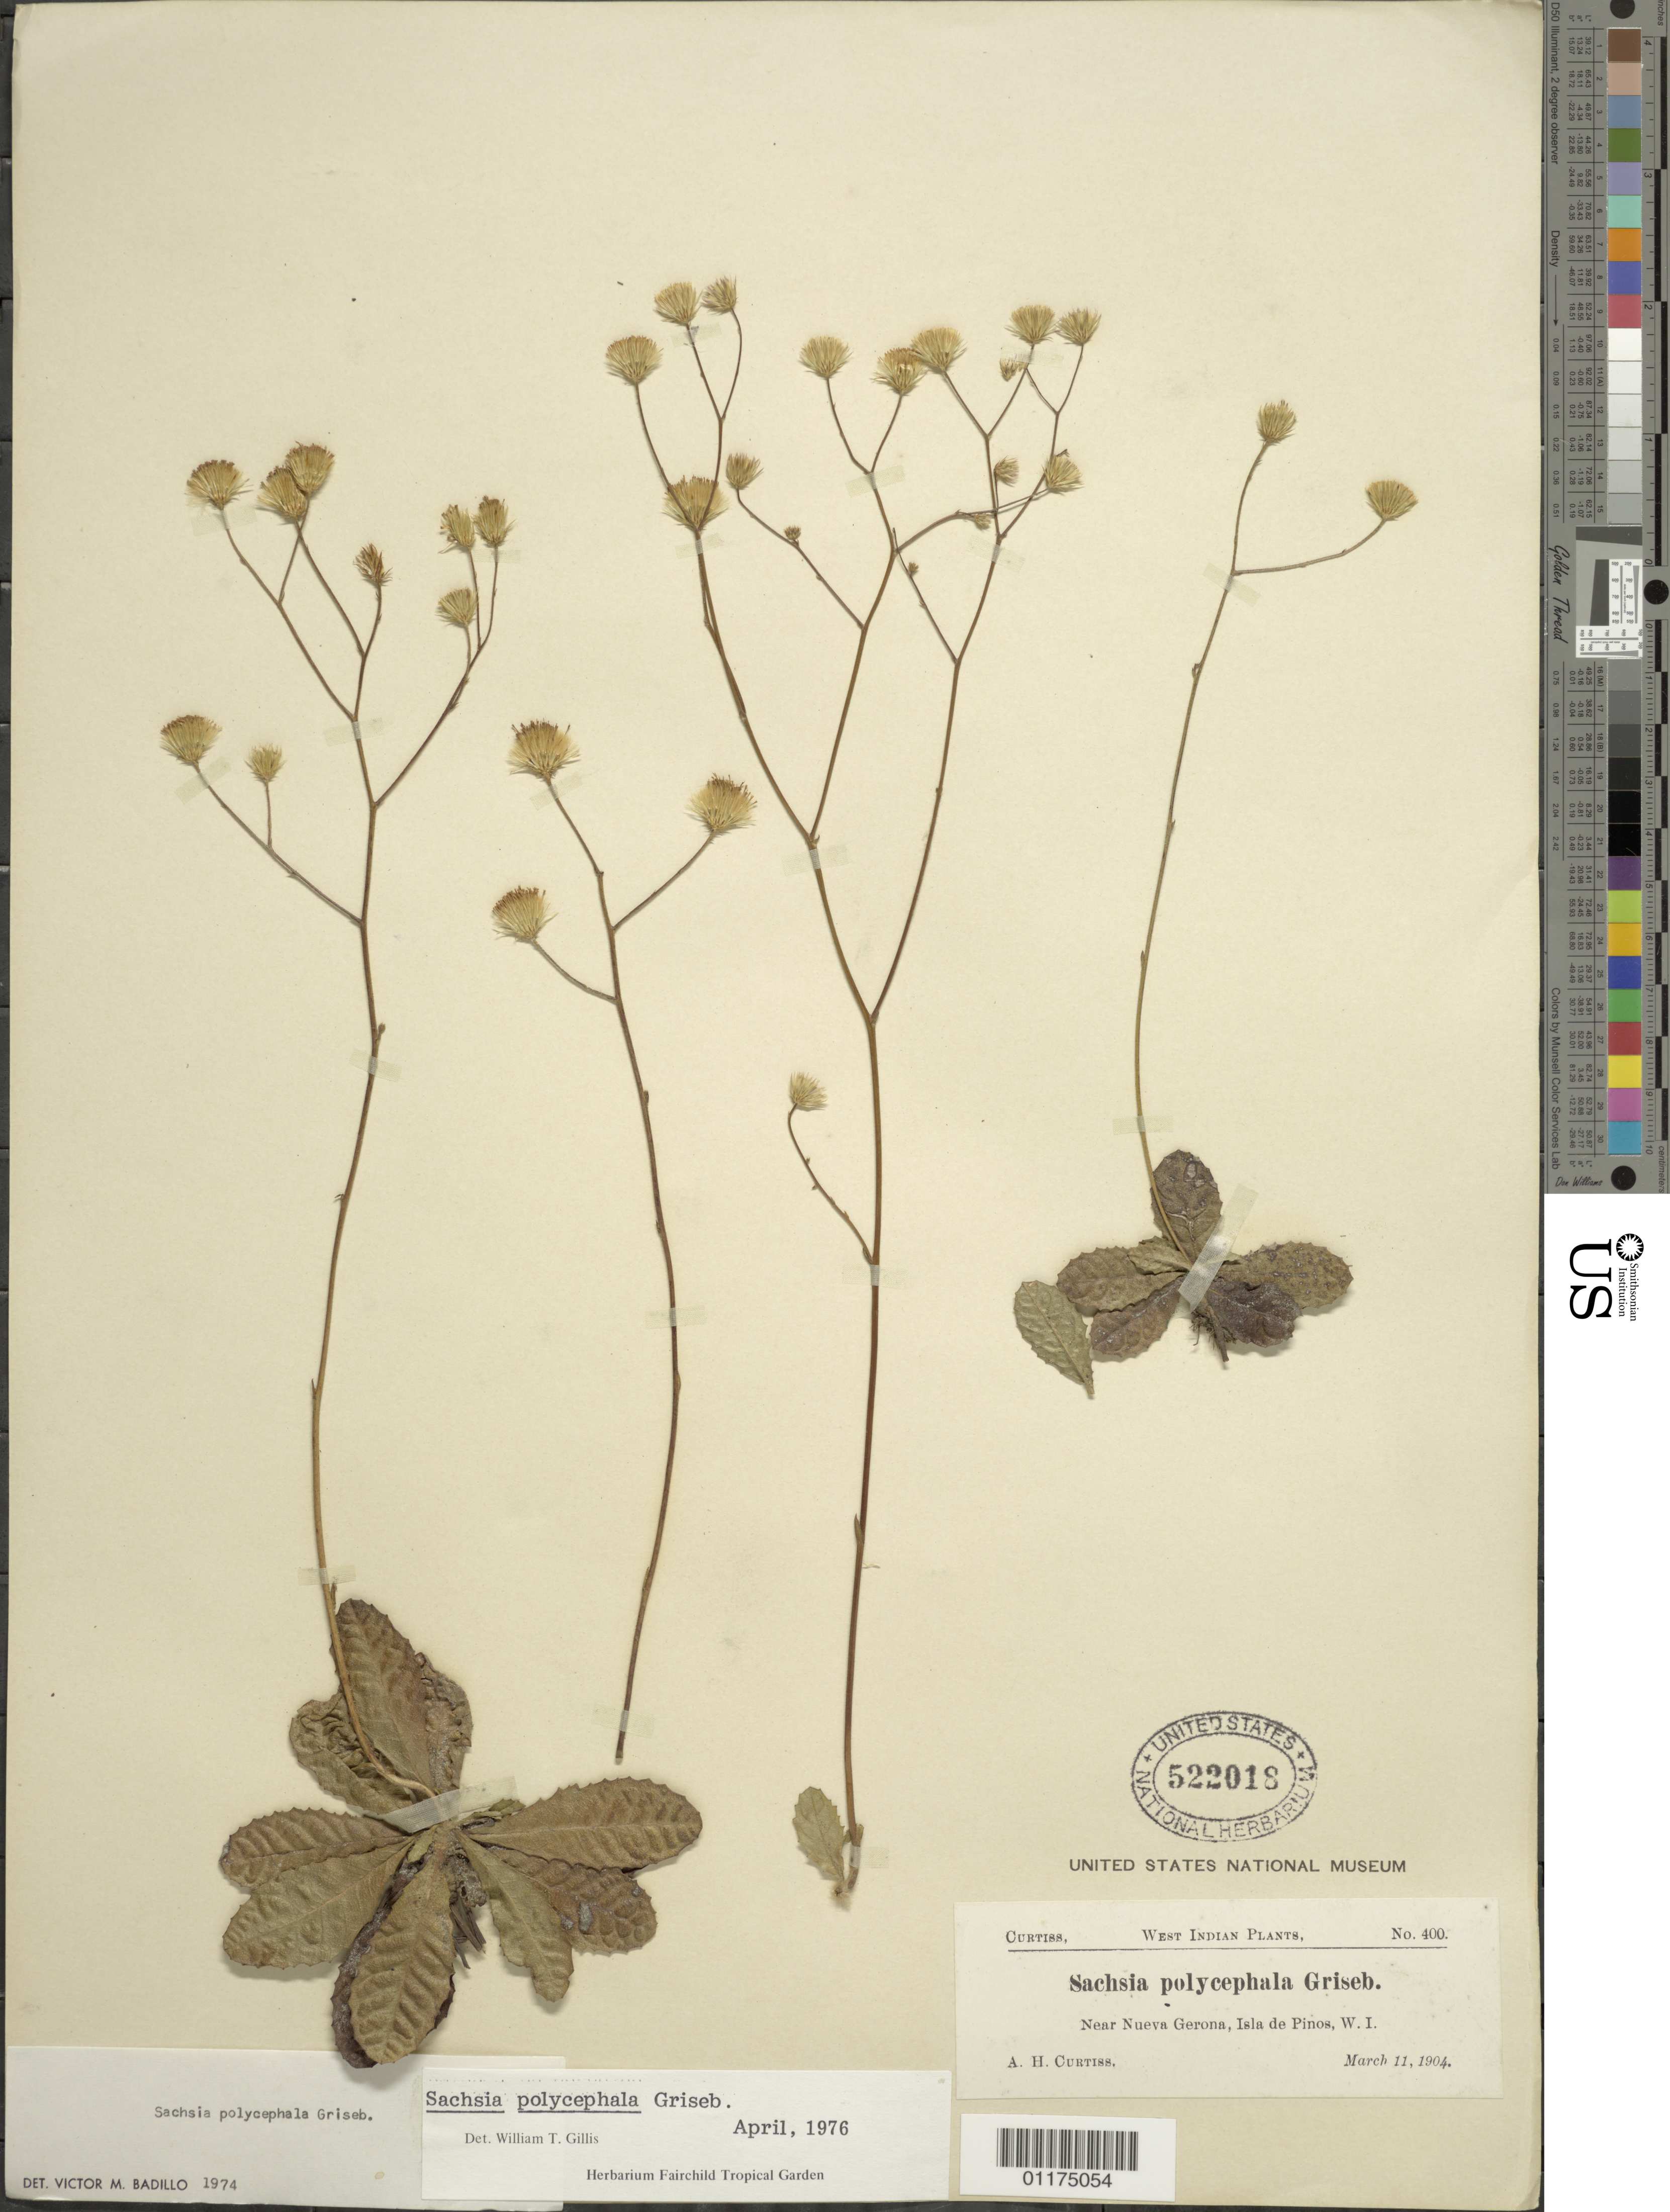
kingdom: Plantae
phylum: Tracheophyta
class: Magnoliopsida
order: Asterales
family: Asteraceae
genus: Sachsia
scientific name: Sachsia polycephala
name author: Griseb.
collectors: A. H. Curtiss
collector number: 400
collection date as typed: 11 Mar 1904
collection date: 1904-03-11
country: Cuba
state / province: Isla de la Juventud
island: Isla de la Juventud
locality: near Nueva Gerona,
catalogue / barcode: US 522018